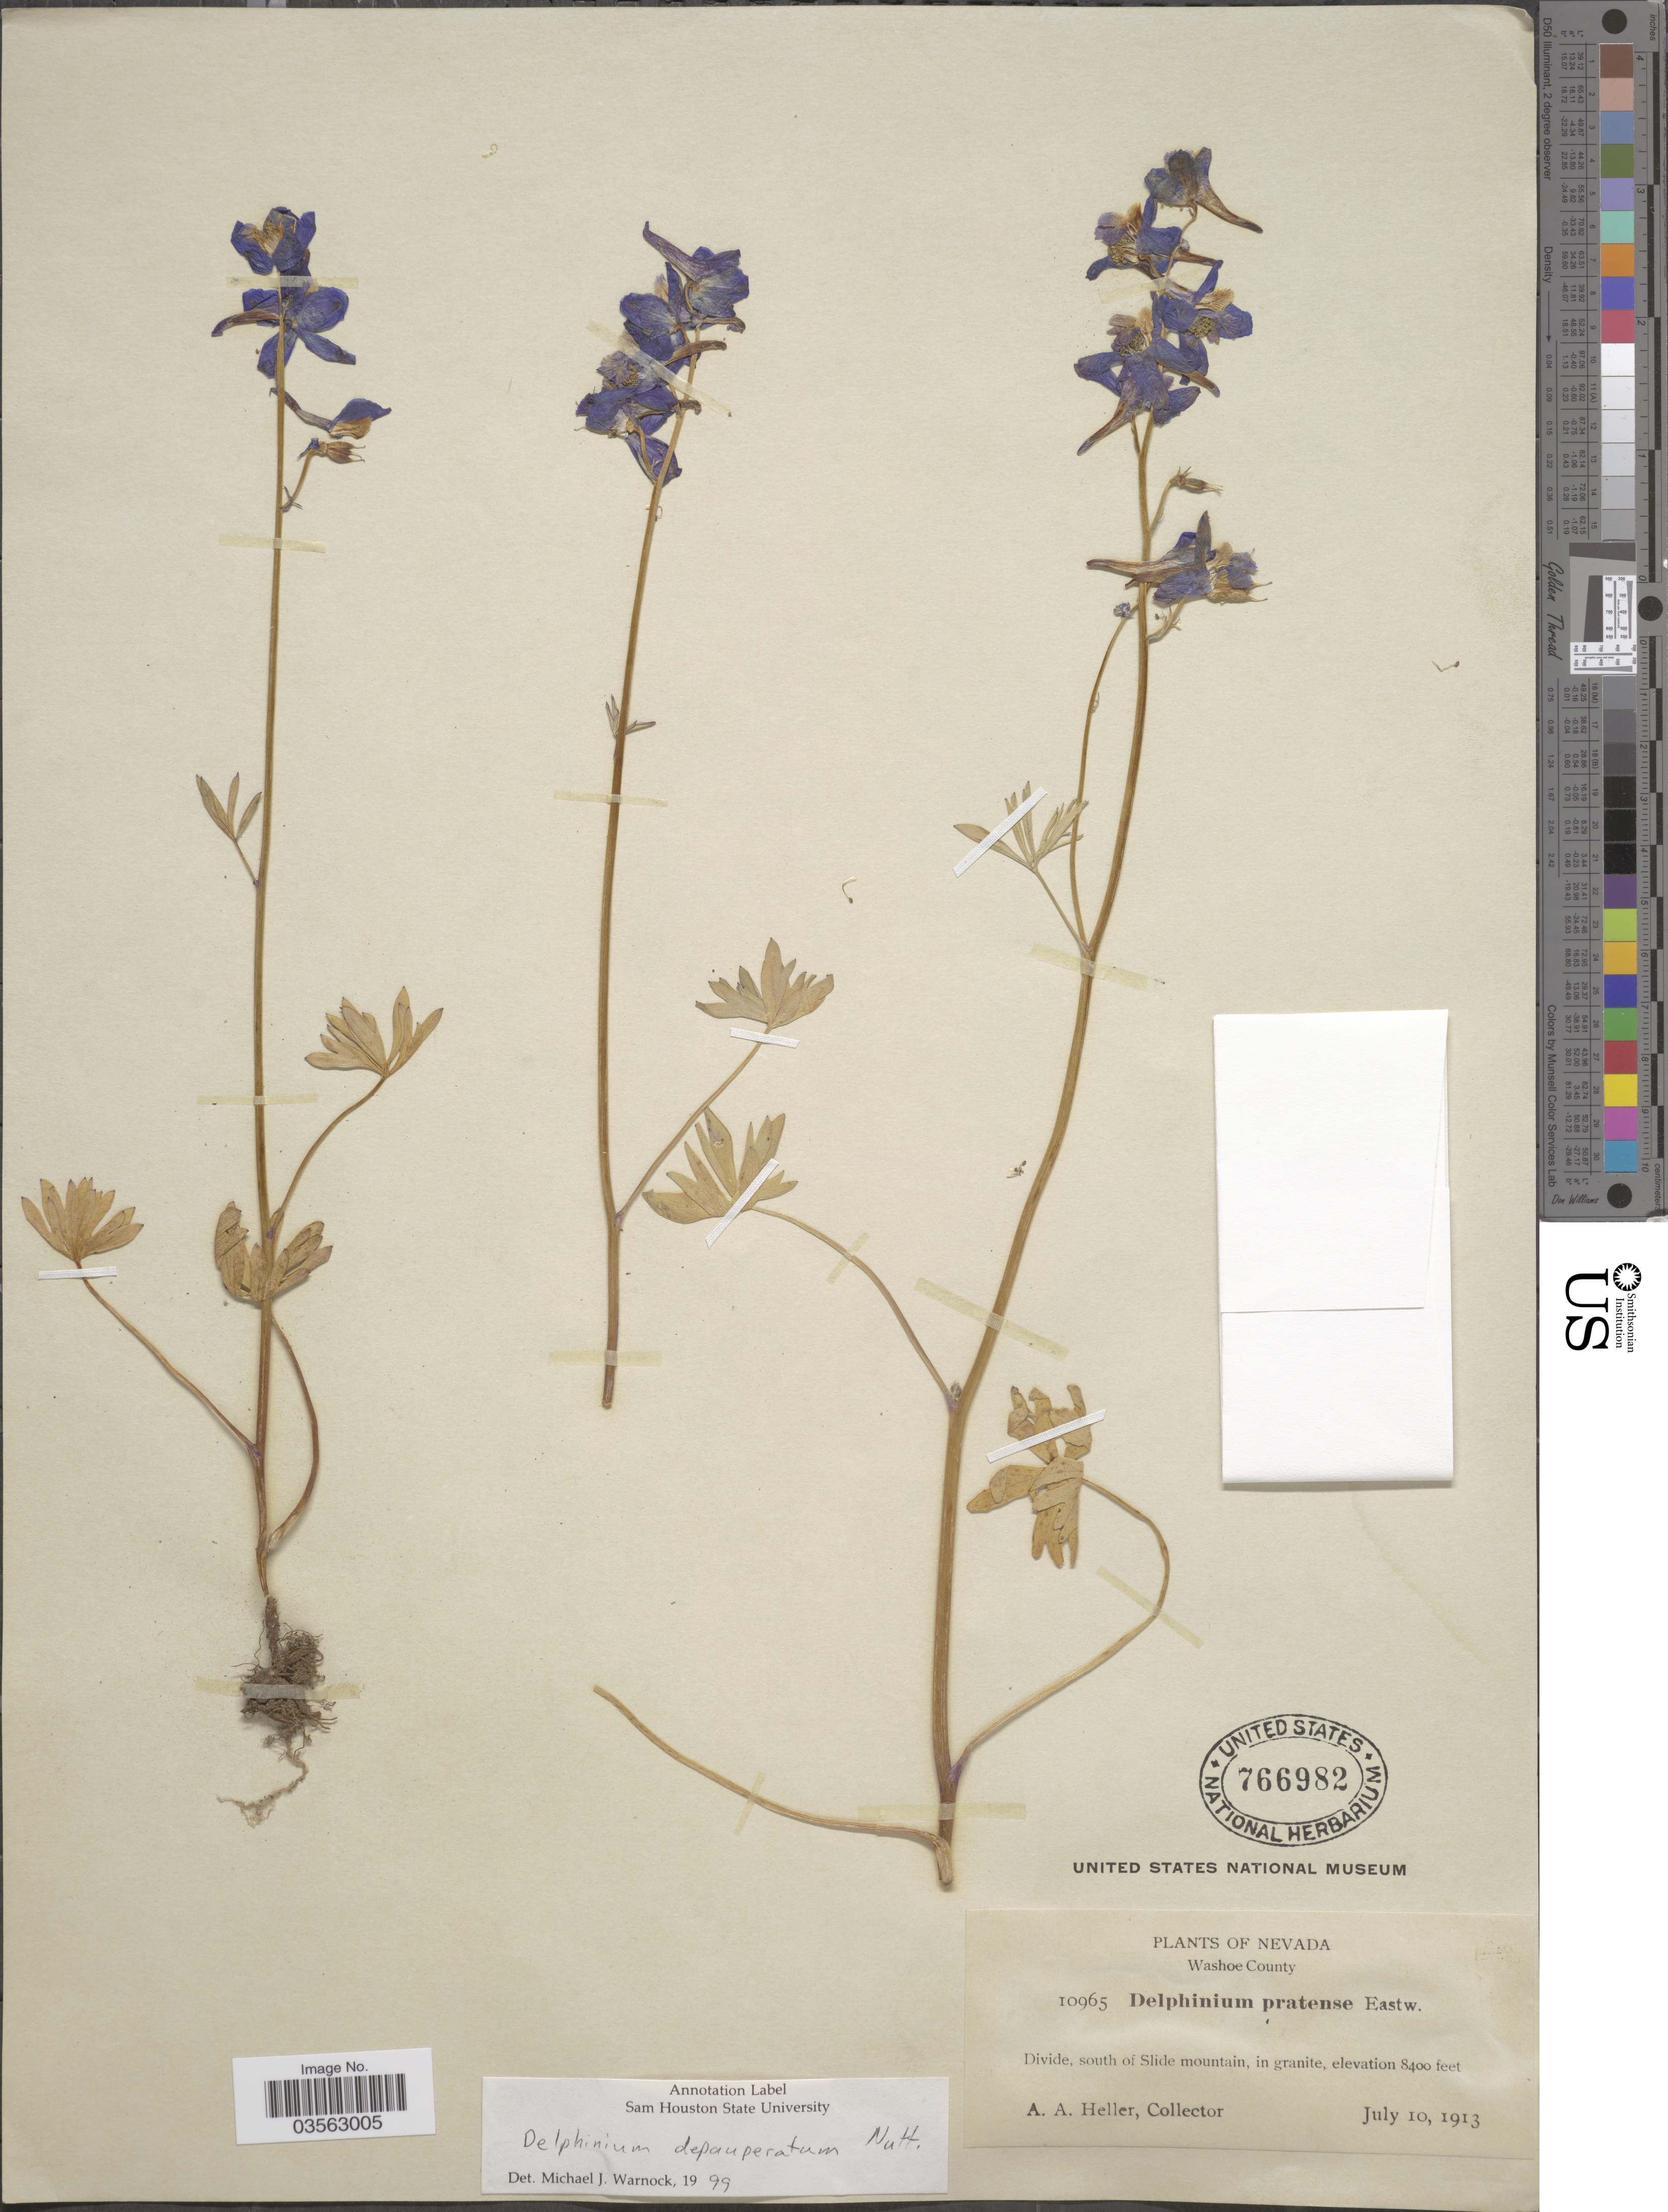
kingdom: Plantae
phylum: Tracheophyta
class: Magnoliopsida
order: Ranunculales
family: Ranunculaceae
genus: Delphinium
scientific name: Delphinium depauperatum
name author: Nutt.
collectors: A. A. Heller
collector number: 10965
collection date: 1913-07-10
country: United States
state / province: Nevada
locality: Washoe County. Divide, south of Slide mountain.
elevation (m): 2560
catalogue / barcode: US 766982